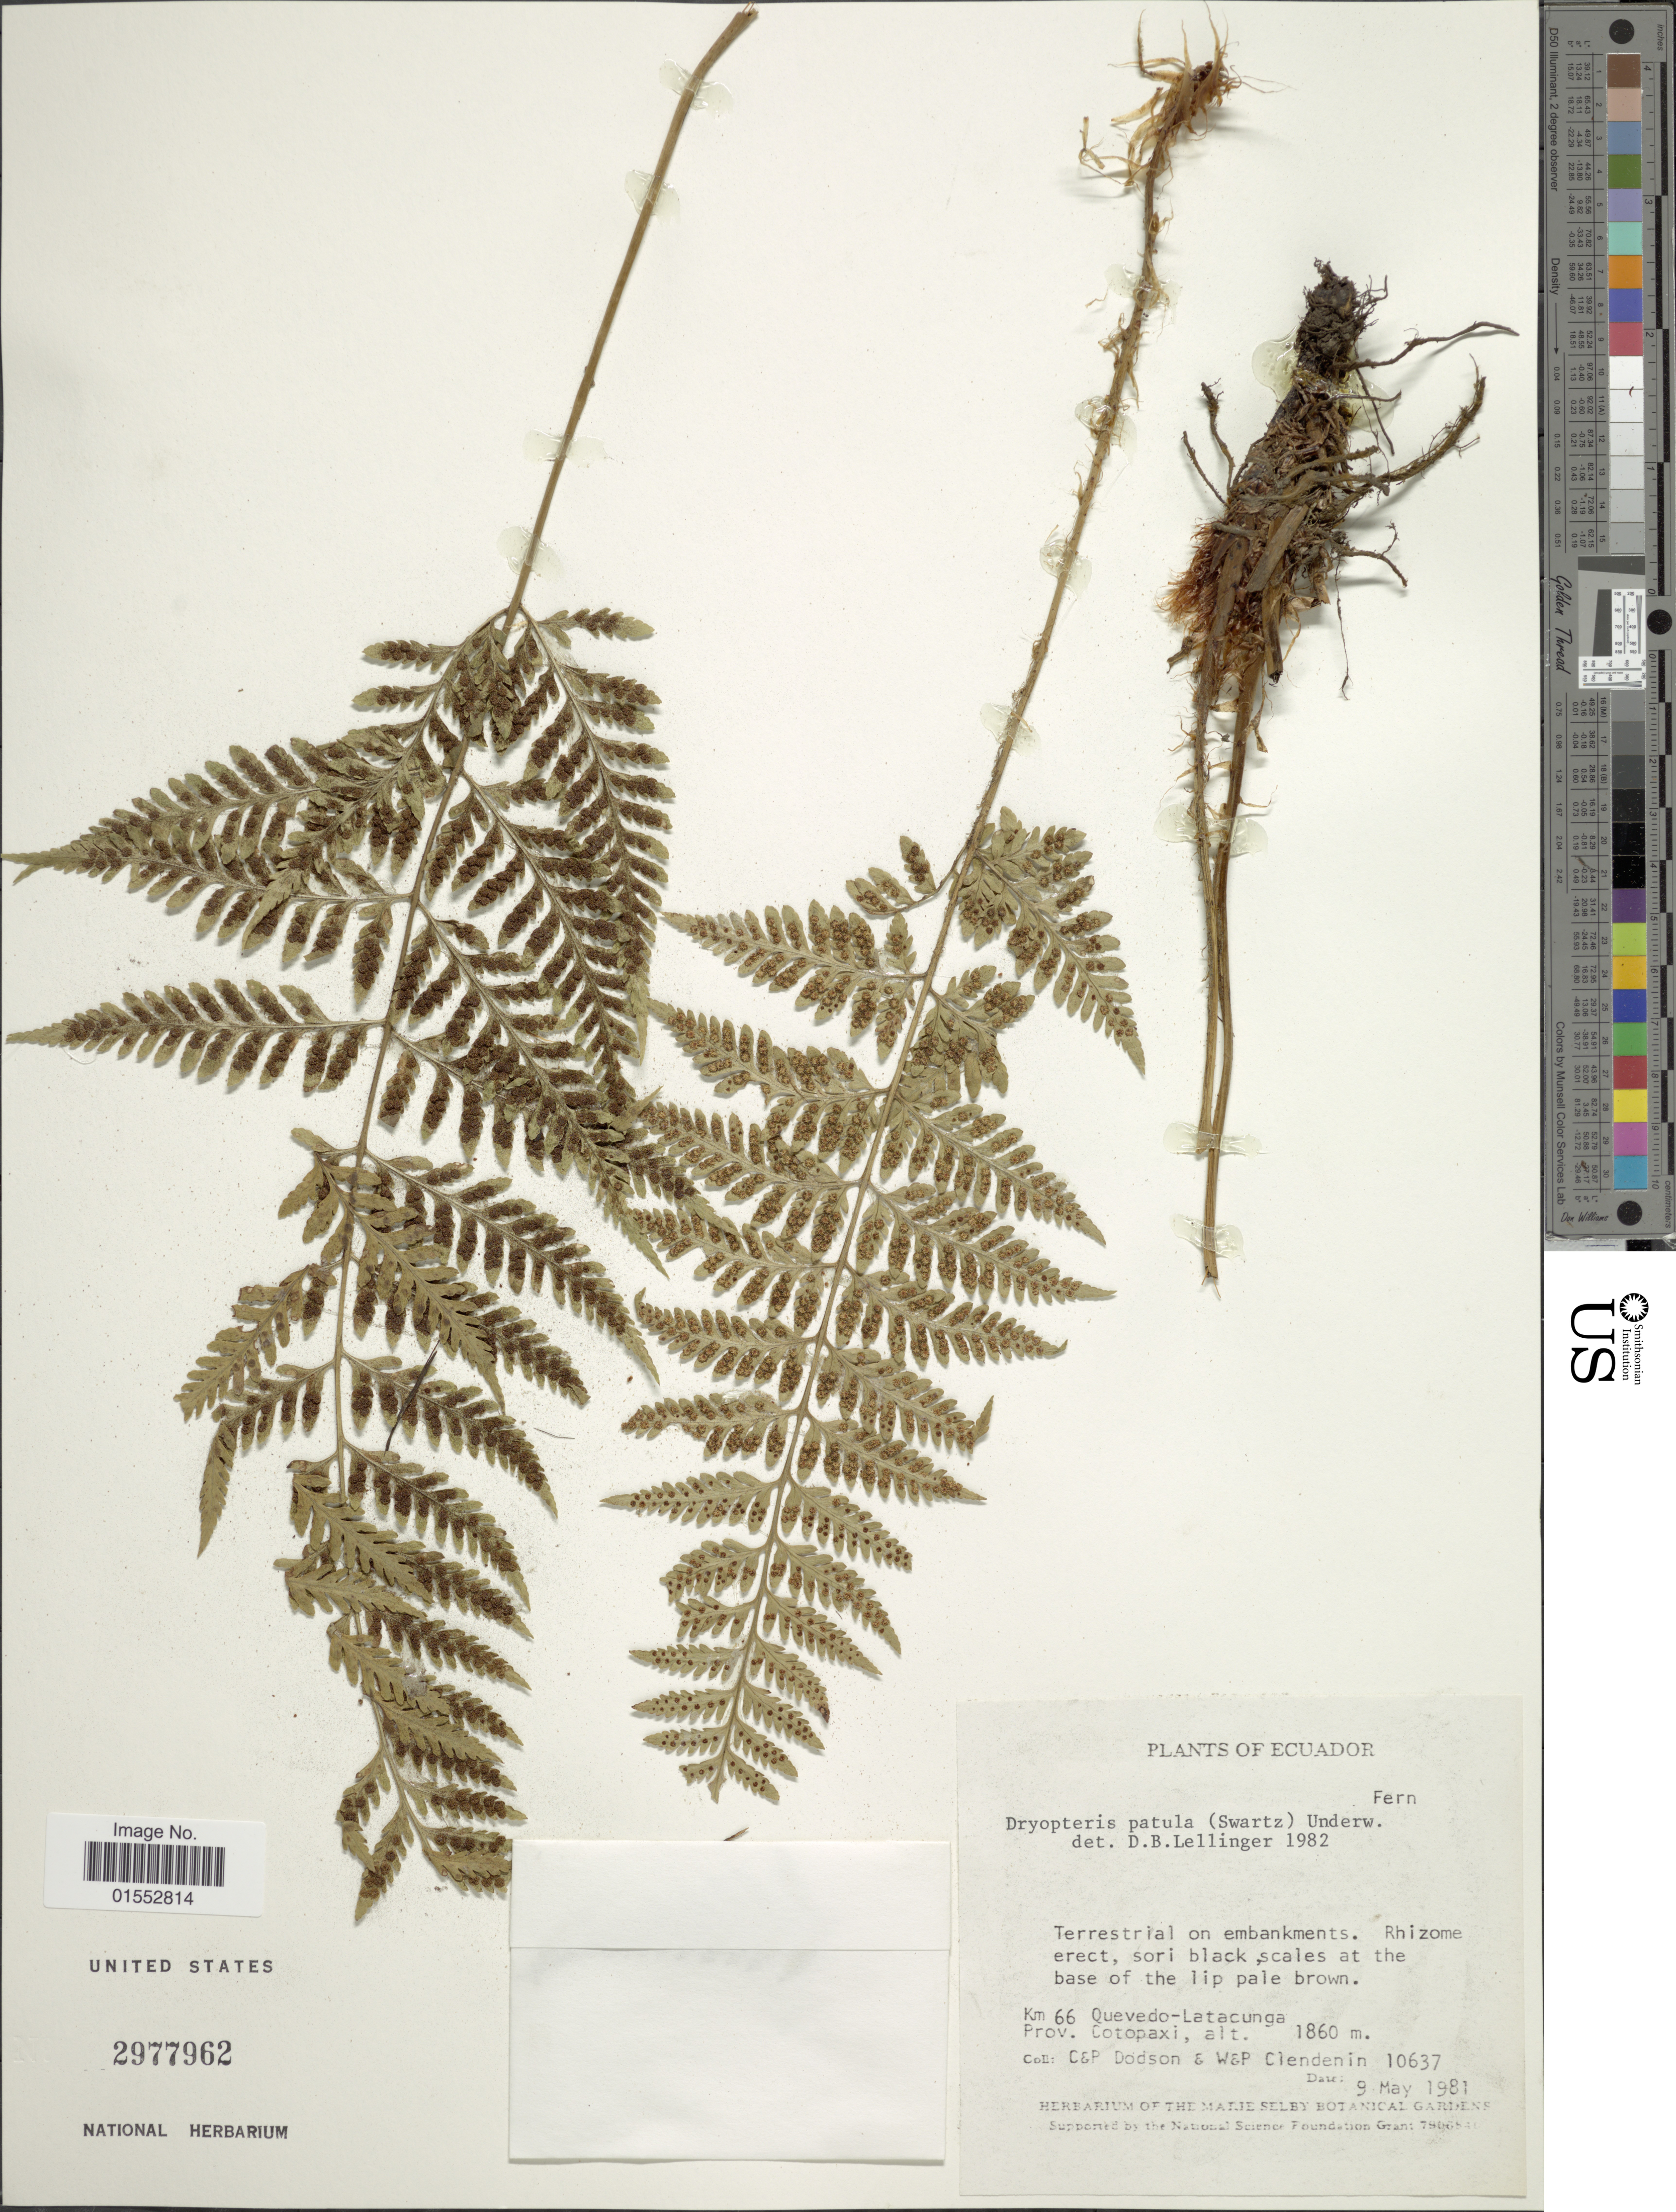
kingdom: Plantae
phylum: Tracheophyta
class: Polypodiopsida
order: Polypodiales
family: Dryopteridaceae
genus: Dryopteris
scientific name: Dryopteris patula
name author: (Sw.) Underw.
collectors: C. Dodson, P. Dodson, W. Clendenin & P. Clendenin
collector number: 10637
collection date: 1981-05-09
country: Ecuador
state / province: Cotopaxi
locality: Km 66 Quevedo-Latacunga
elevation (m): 1860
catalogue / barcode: US 2977962